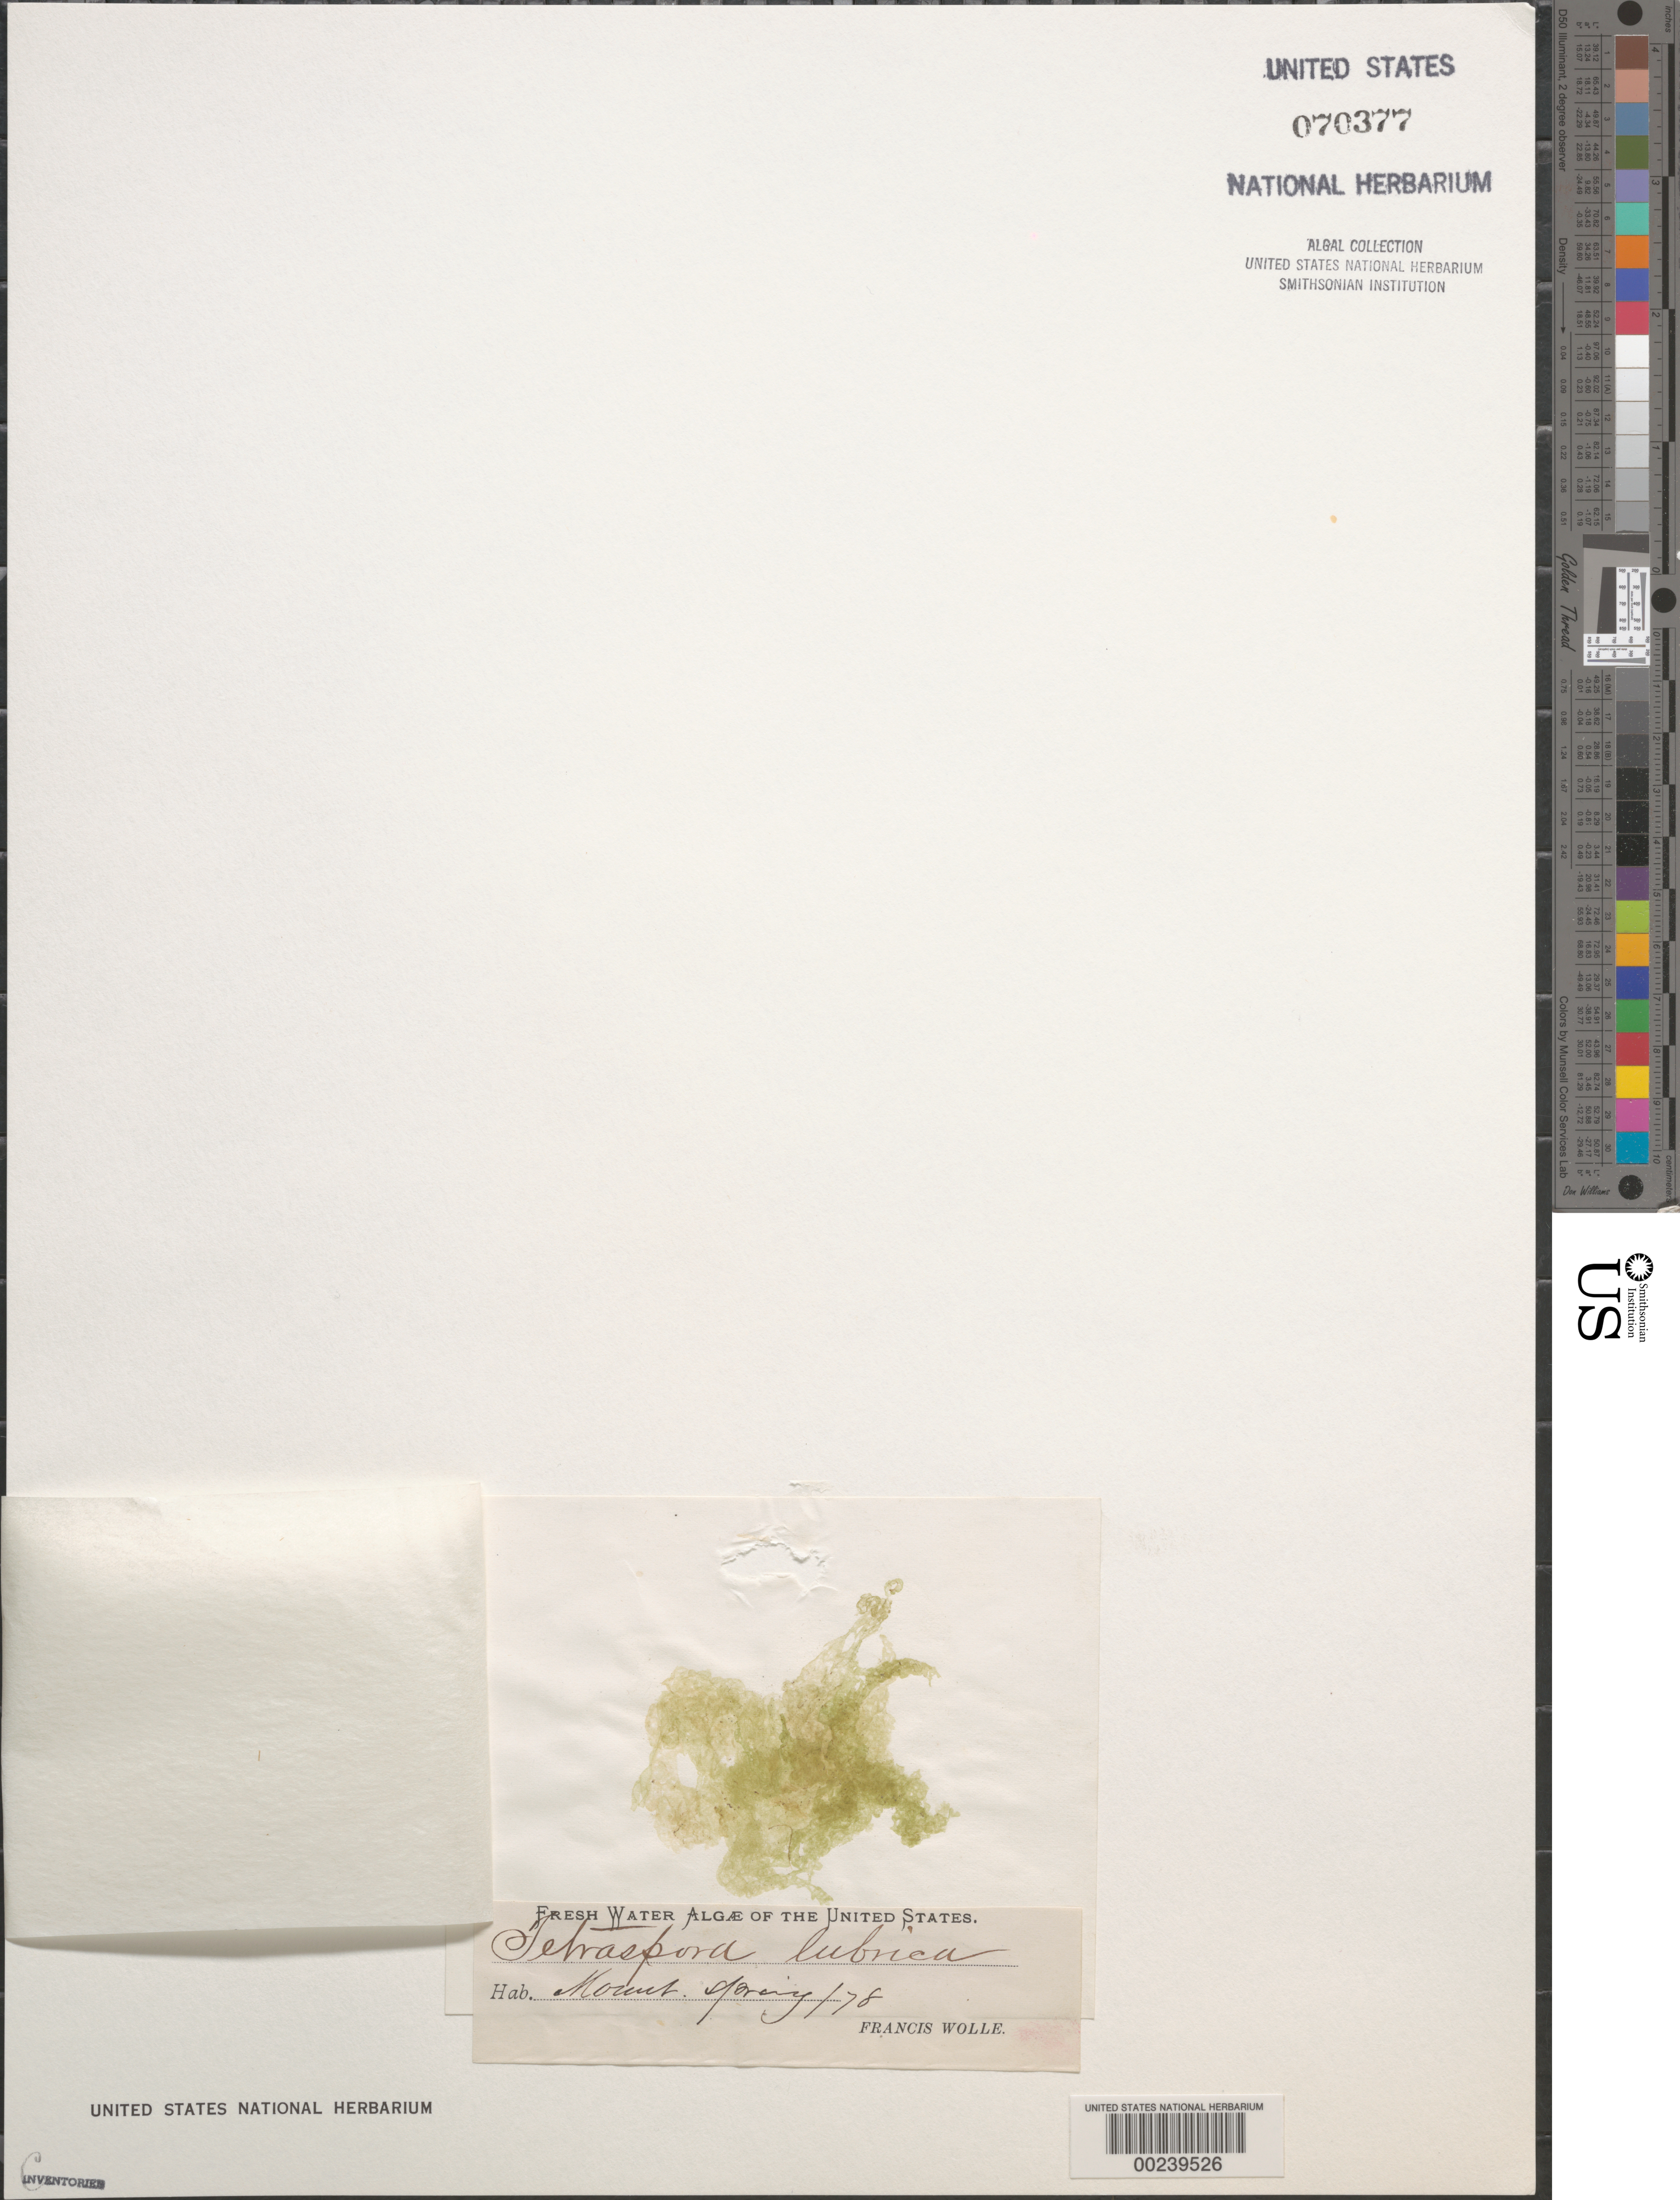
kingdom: Plantae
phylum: Chlorophyta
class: Chlorophyceae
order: Tetrasporales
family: Tetrasporaceae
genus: Tetraspora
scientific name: Tetraspora lubrica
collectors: F. Wolle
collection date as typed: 1878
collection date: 1878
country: United States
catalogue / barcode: US 70377